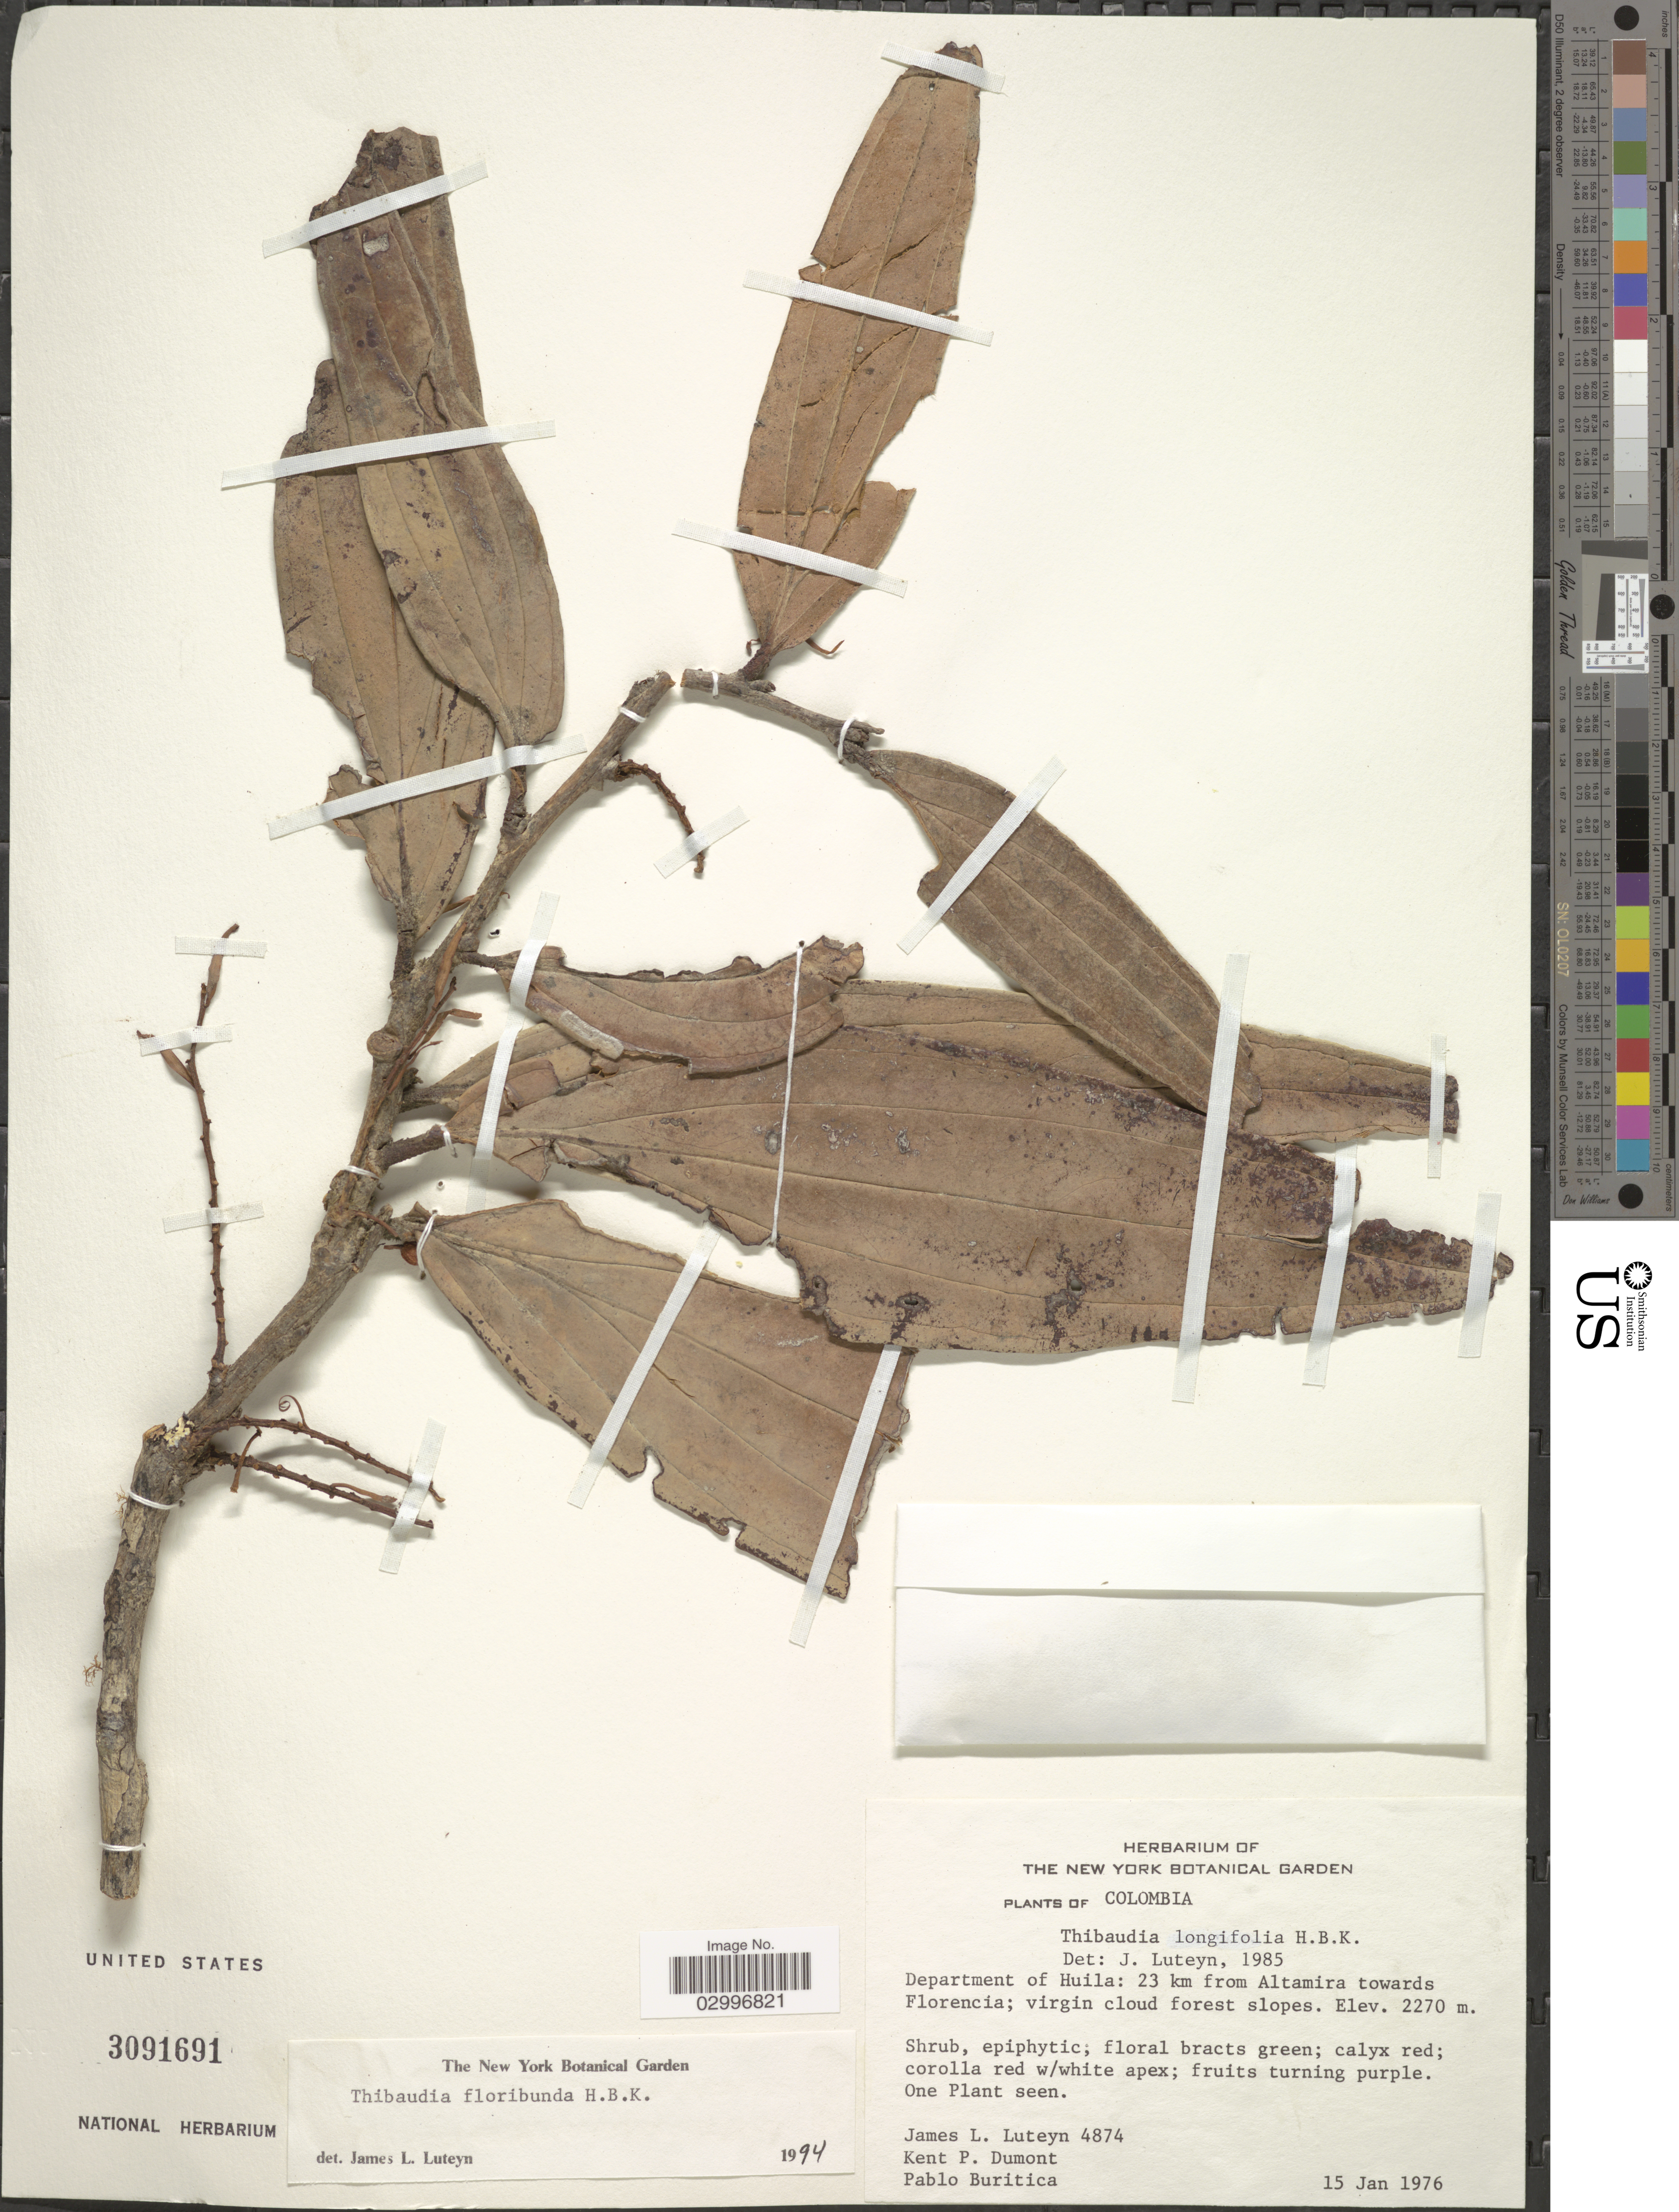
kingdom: Plantae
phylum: Tracheophyta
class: Magnoliopsida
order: Ericales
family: Ericaceae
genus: Thibaudia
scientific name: Thibaudia floribunda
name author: Kunth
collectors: J. Luteyn, K. P. Dumont & P. Buritica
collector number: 4874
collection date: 1976-01-15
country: Colombia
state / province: Huila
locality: Department of Huila: 23 km from Altamira towards Florencia. virgin cloud forest slopes.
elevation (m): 2270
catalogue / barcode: US 3091691